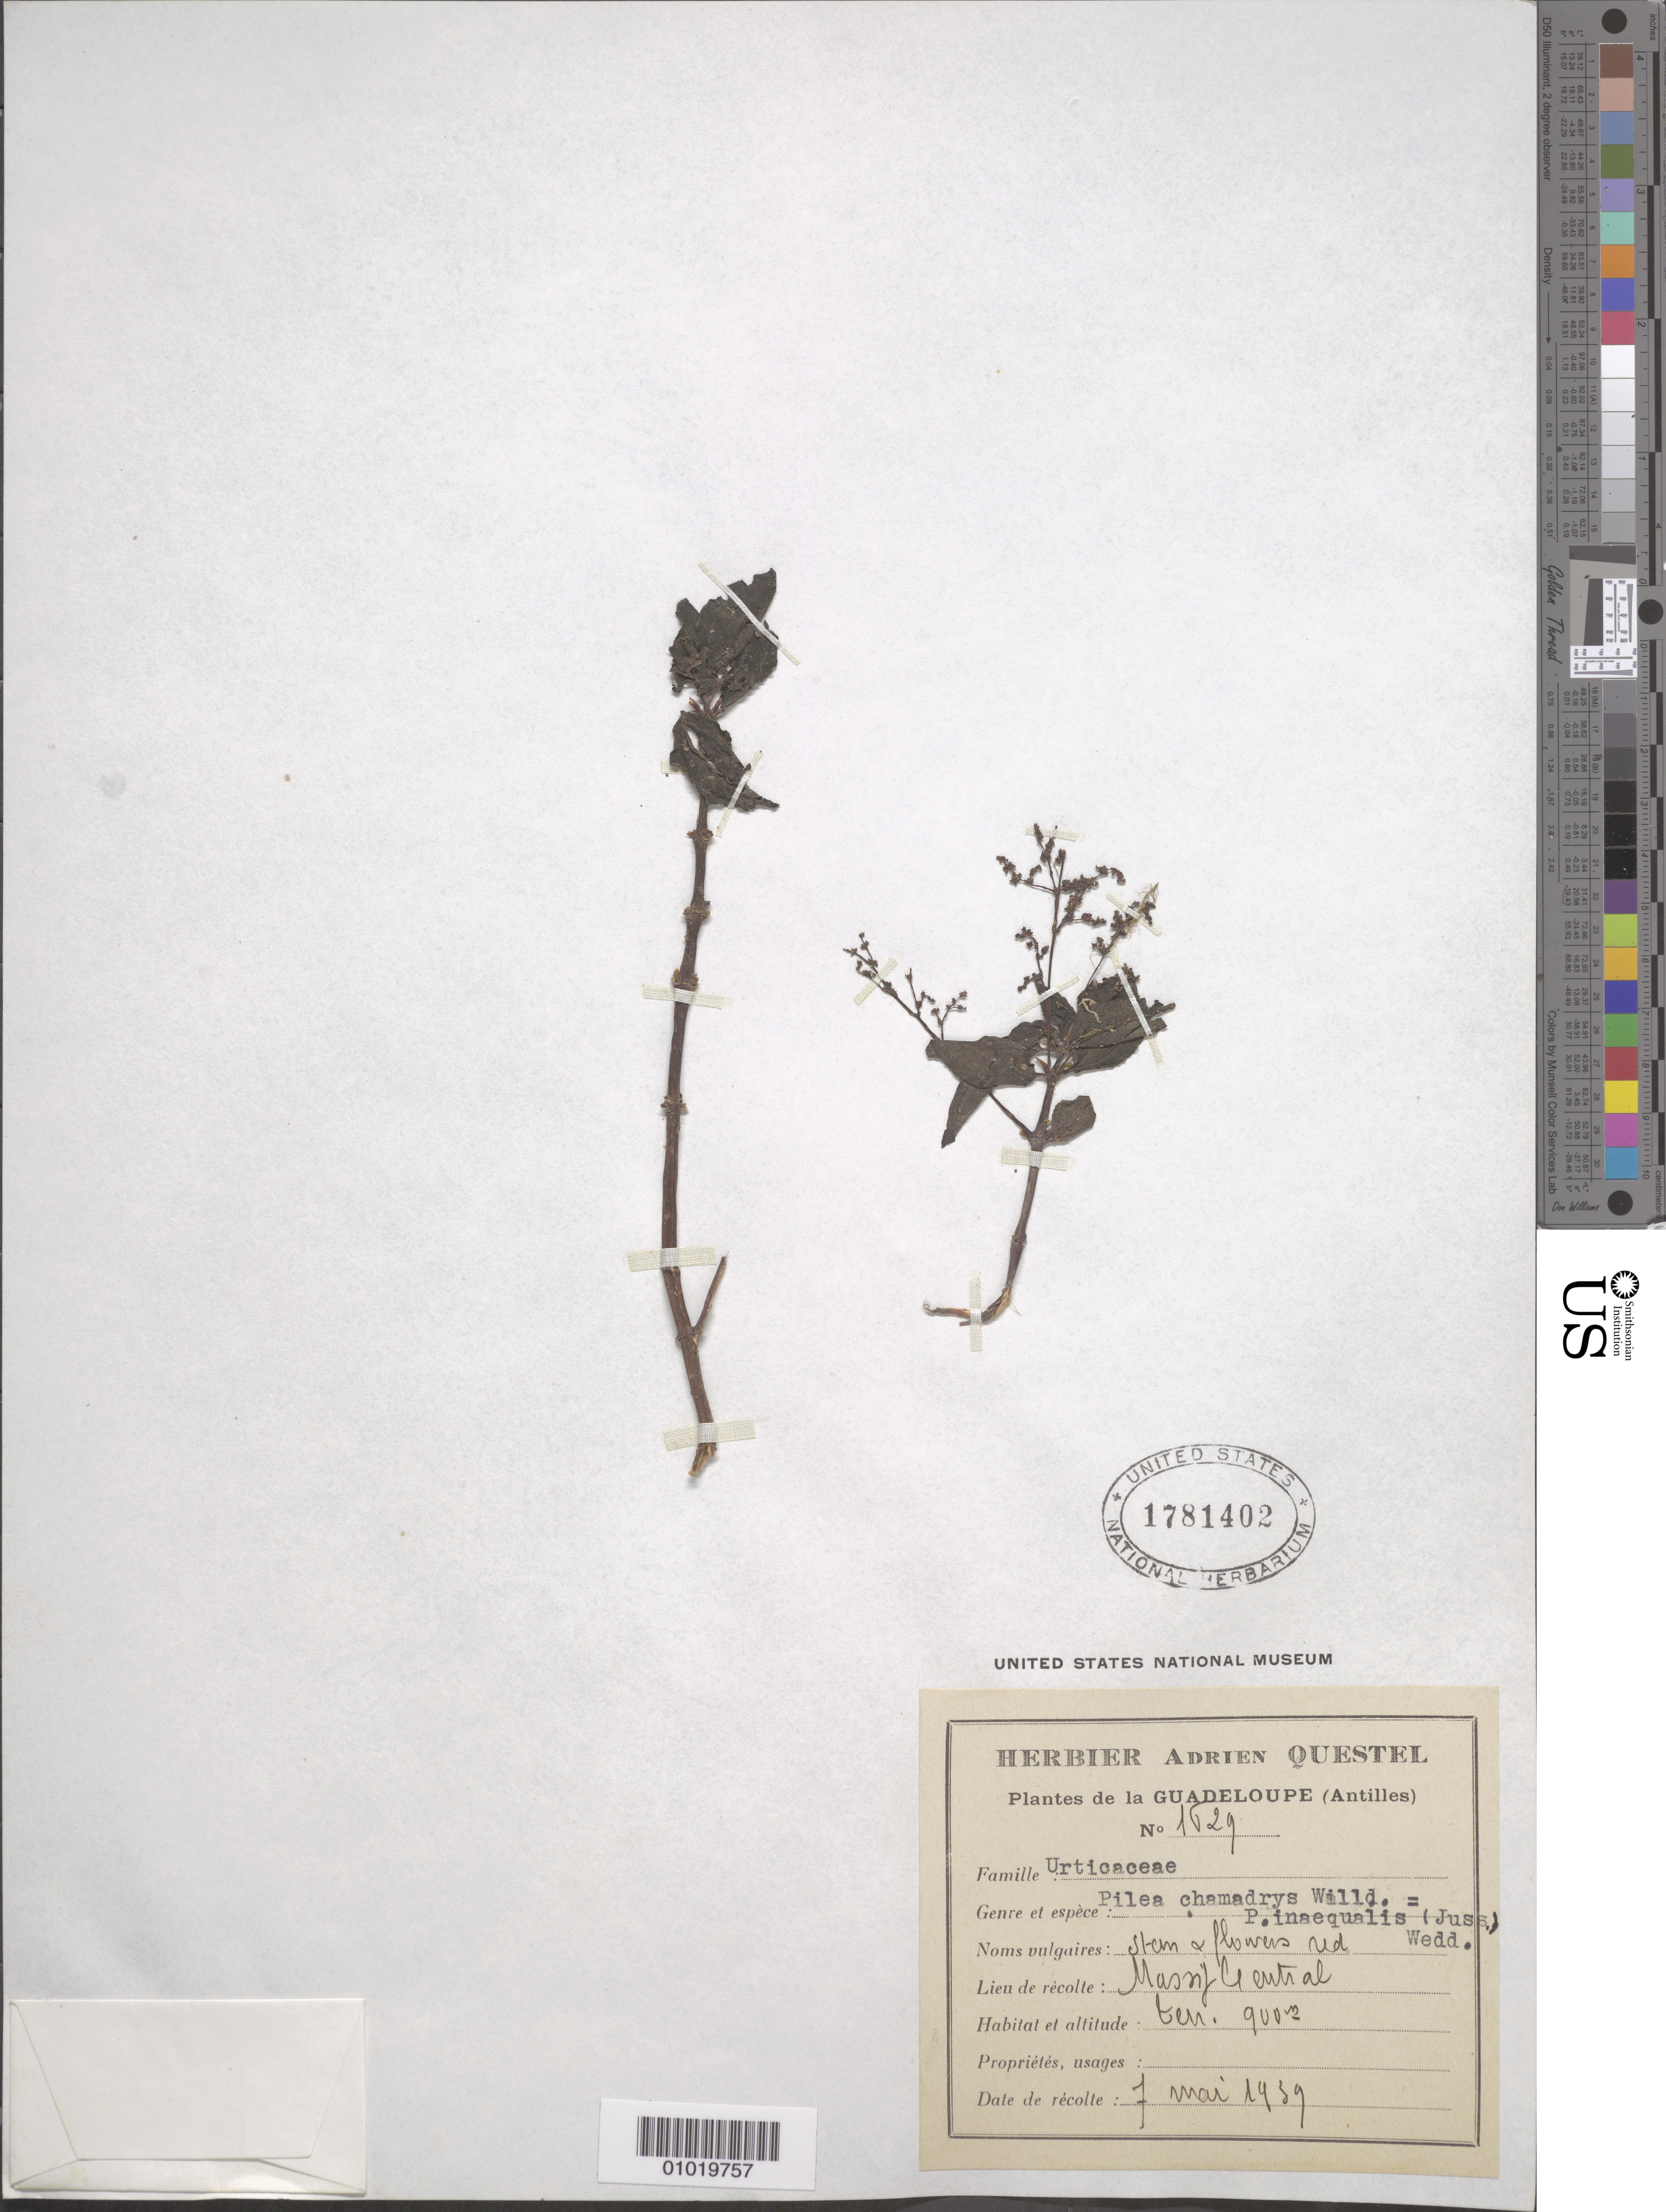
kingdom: Plantae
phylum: Tracheophyta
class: Magnoliopsida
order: Rosales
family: Urticaceae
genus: Pilea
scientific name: Pilea inaequalis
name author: (Juss. ex Poir.) Wedd.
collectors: A. Questel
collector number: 1629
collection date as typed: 07 May 1939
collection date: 1939-05-07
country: Guadeloupe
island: Basse Terre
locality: Masny Central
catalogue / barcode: US 1781402